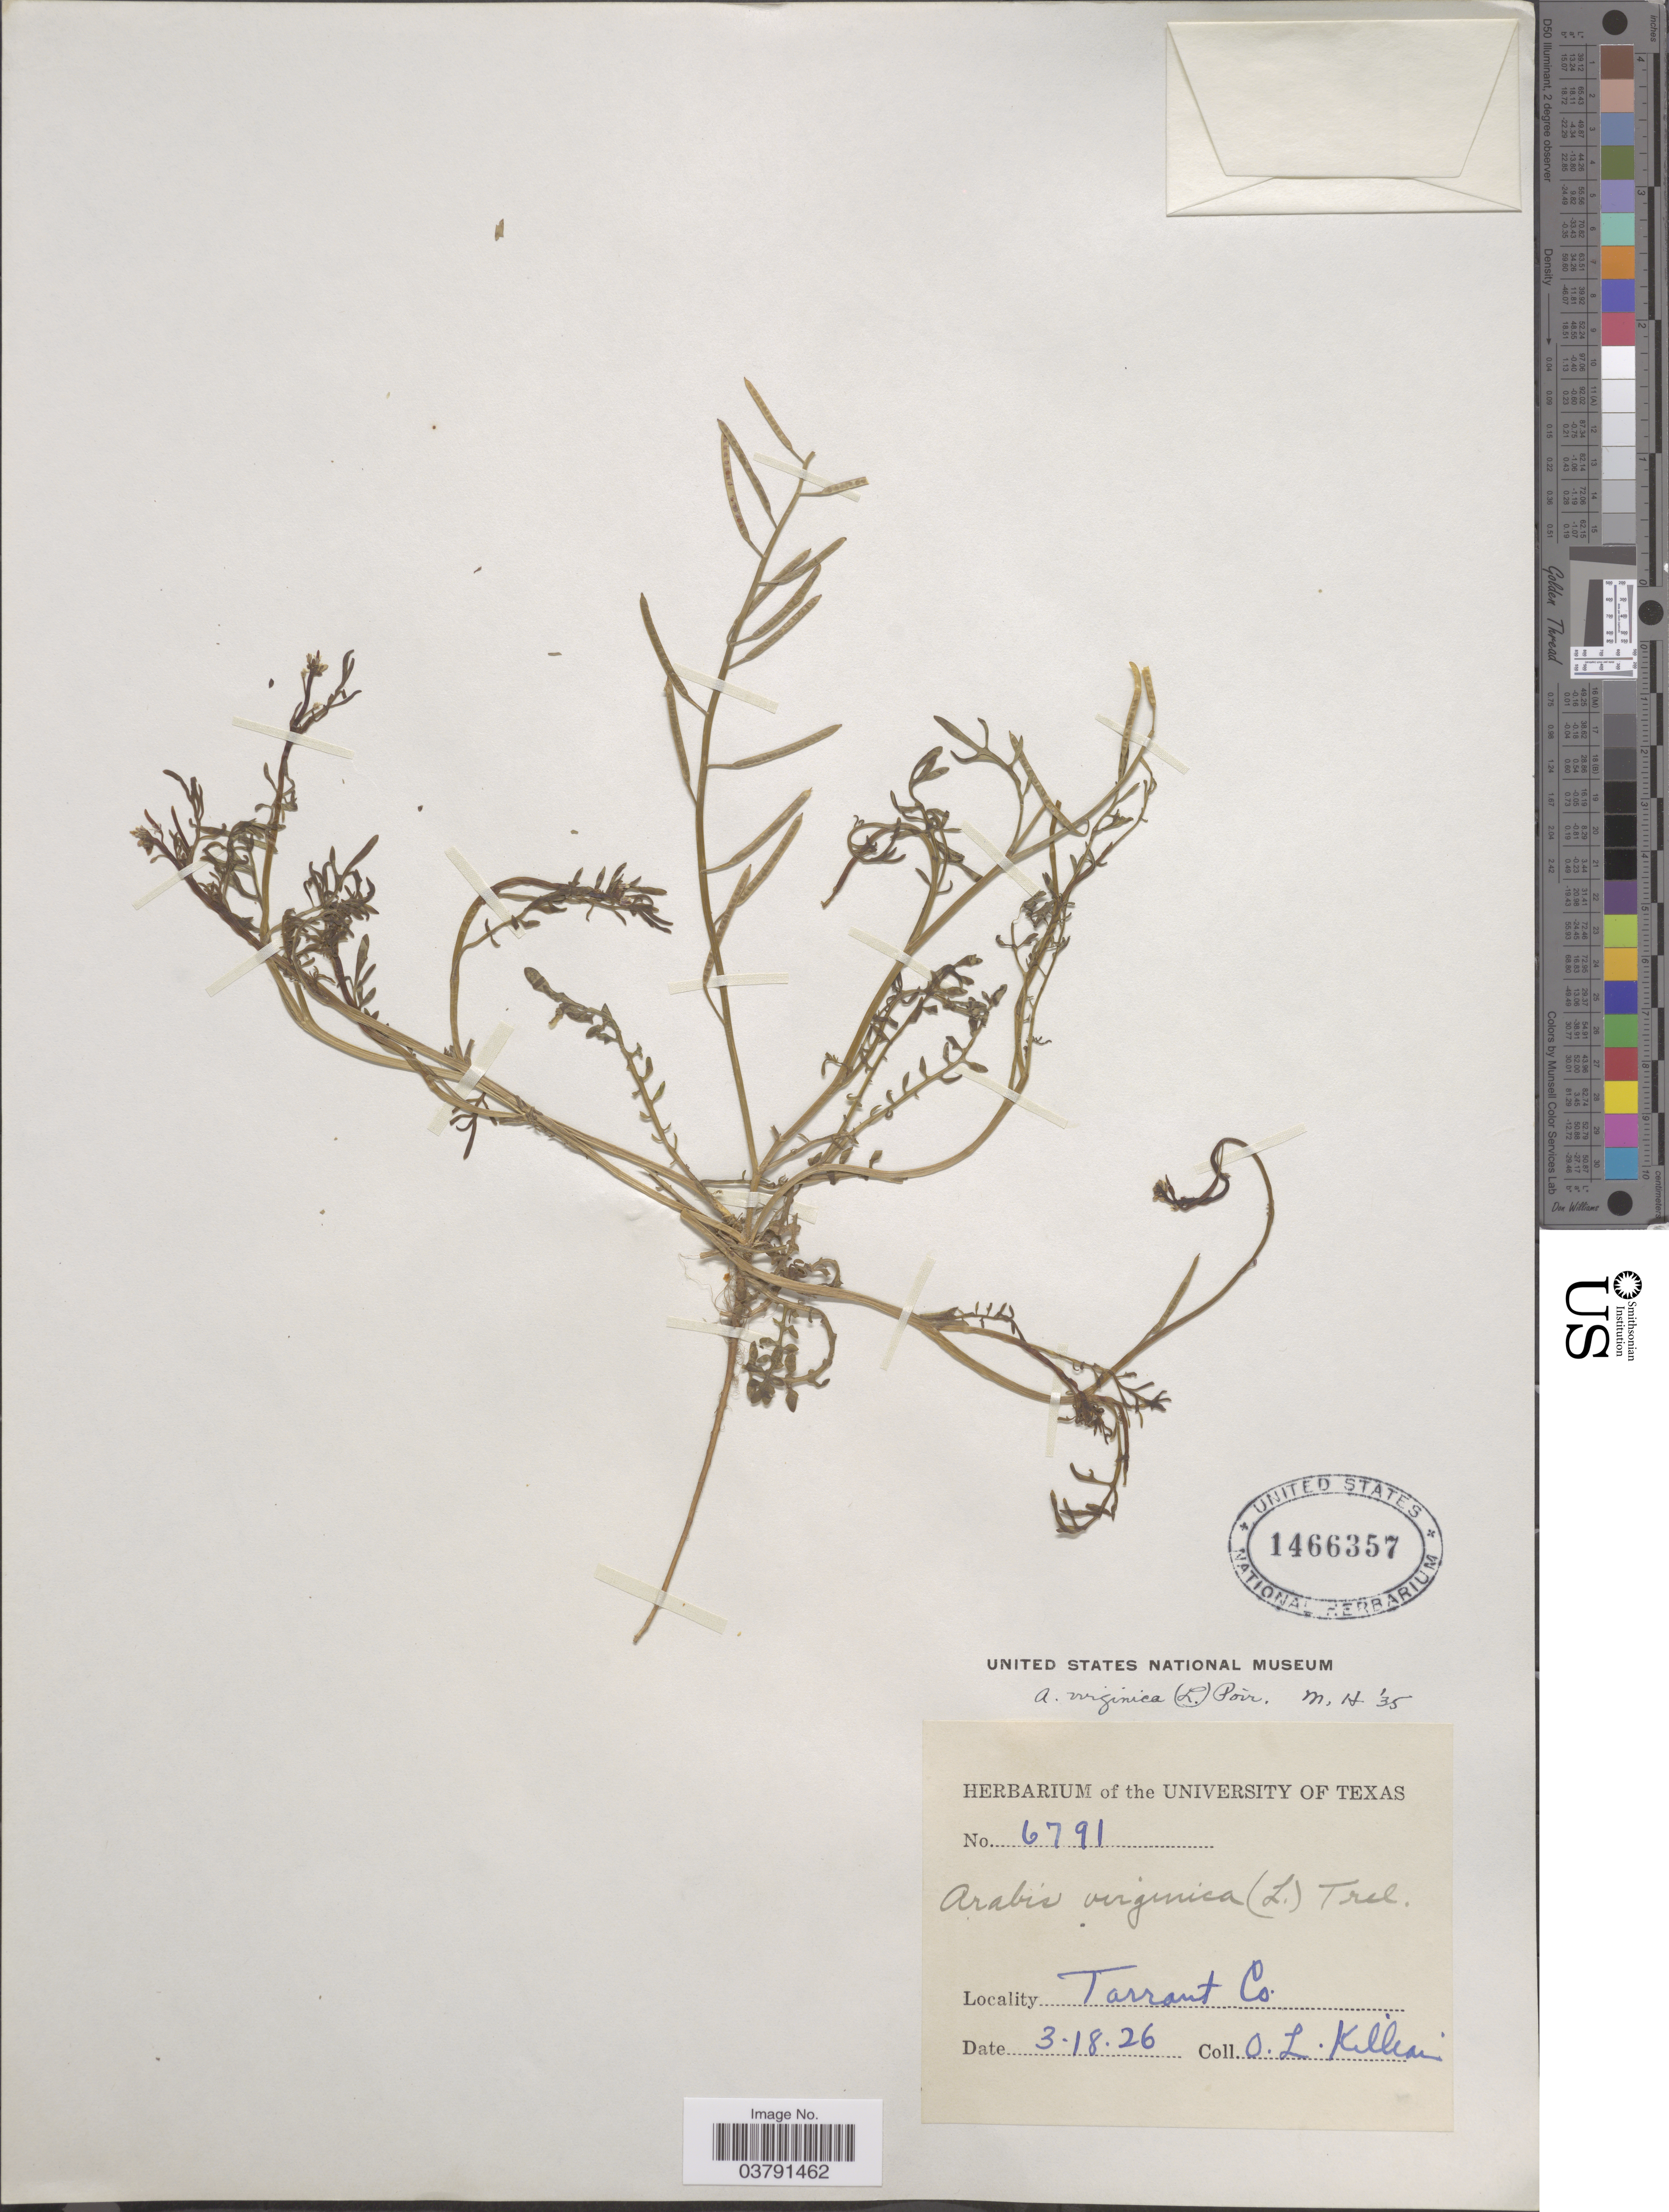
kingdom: Plantae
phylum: Tracheophyta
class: Magnoliopsida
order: Brassicales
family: Brassicaceae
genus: Planodes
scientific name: Planodes virginicum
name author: (L.) Greene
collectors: O. Killian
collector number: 6791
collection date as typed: Transcribed d/m/y: 18/3/26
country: United States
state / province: Texas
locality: Tarrant Co.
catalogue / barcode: US 1466357